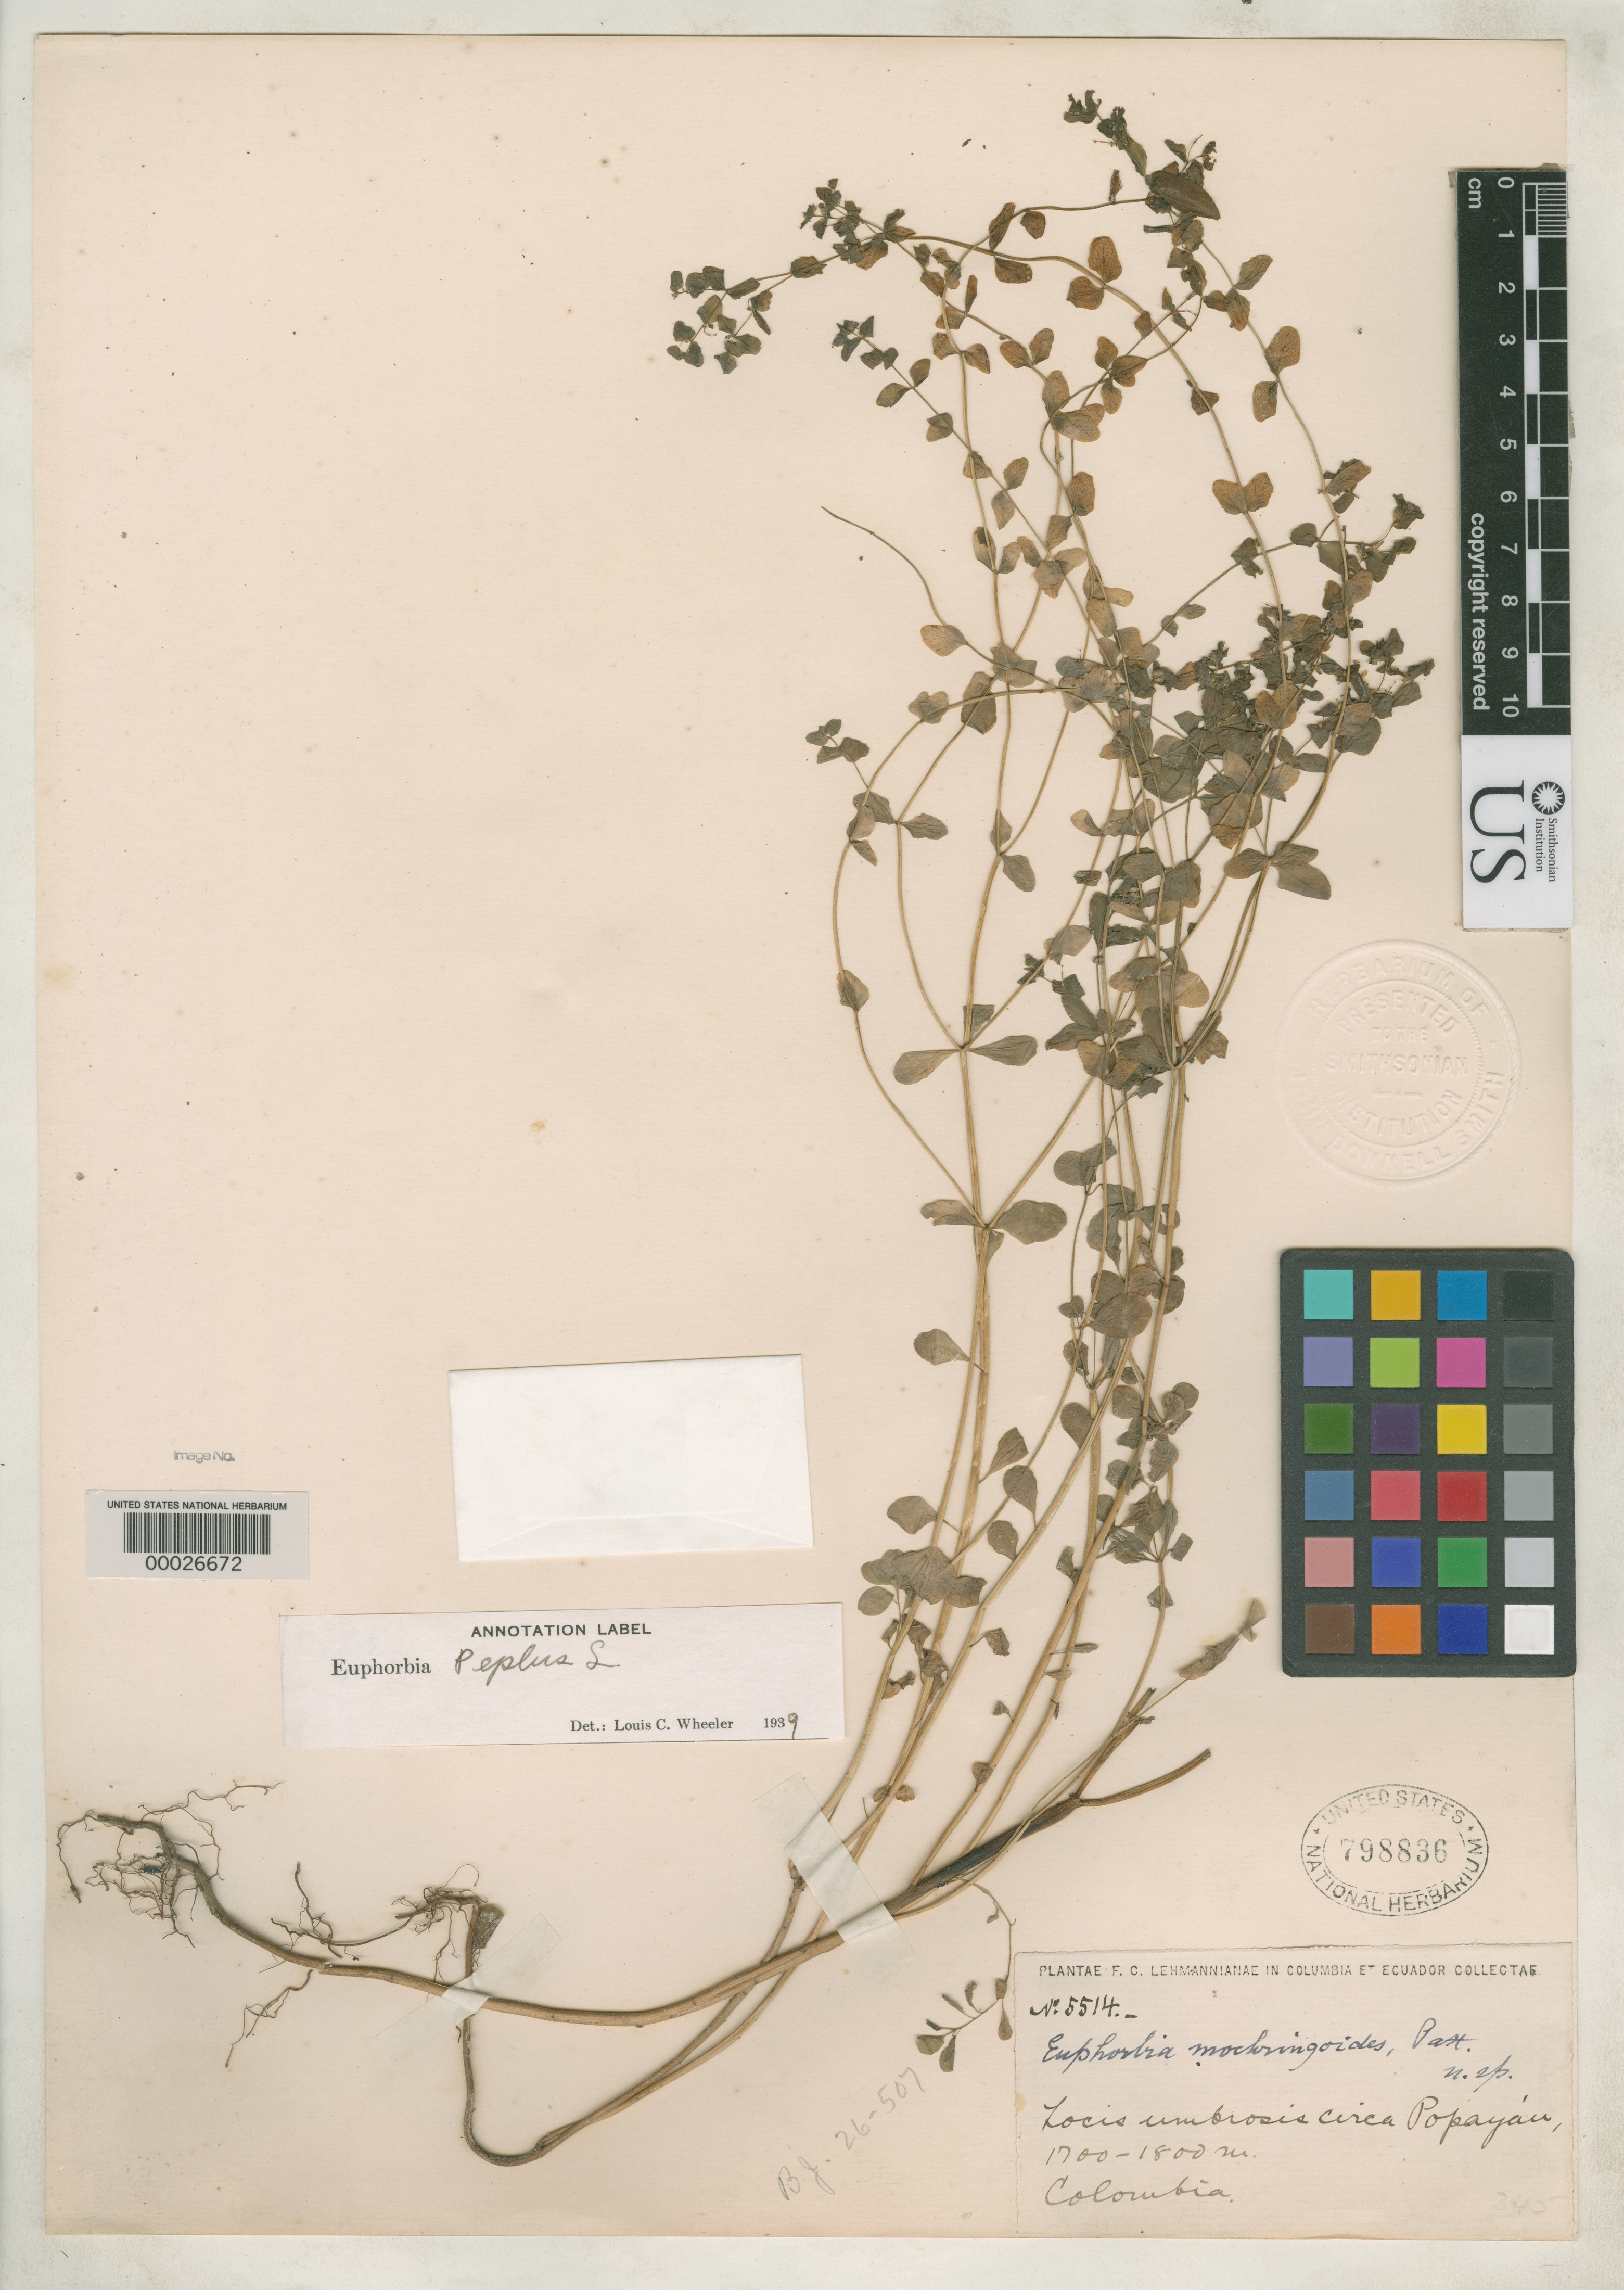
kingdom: Plantae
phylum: Tracheophyta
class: Magnoliopsida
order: Malpighiales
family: Euphorbiaceae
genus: Euphorbia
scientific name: Euphorbia moehringioides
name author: Pax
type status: Isotype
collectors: F. C. Lehmann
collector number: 5514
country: Colombia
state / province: Cauca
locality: Circa Popayan.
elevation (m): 1700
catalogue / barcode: US 798836